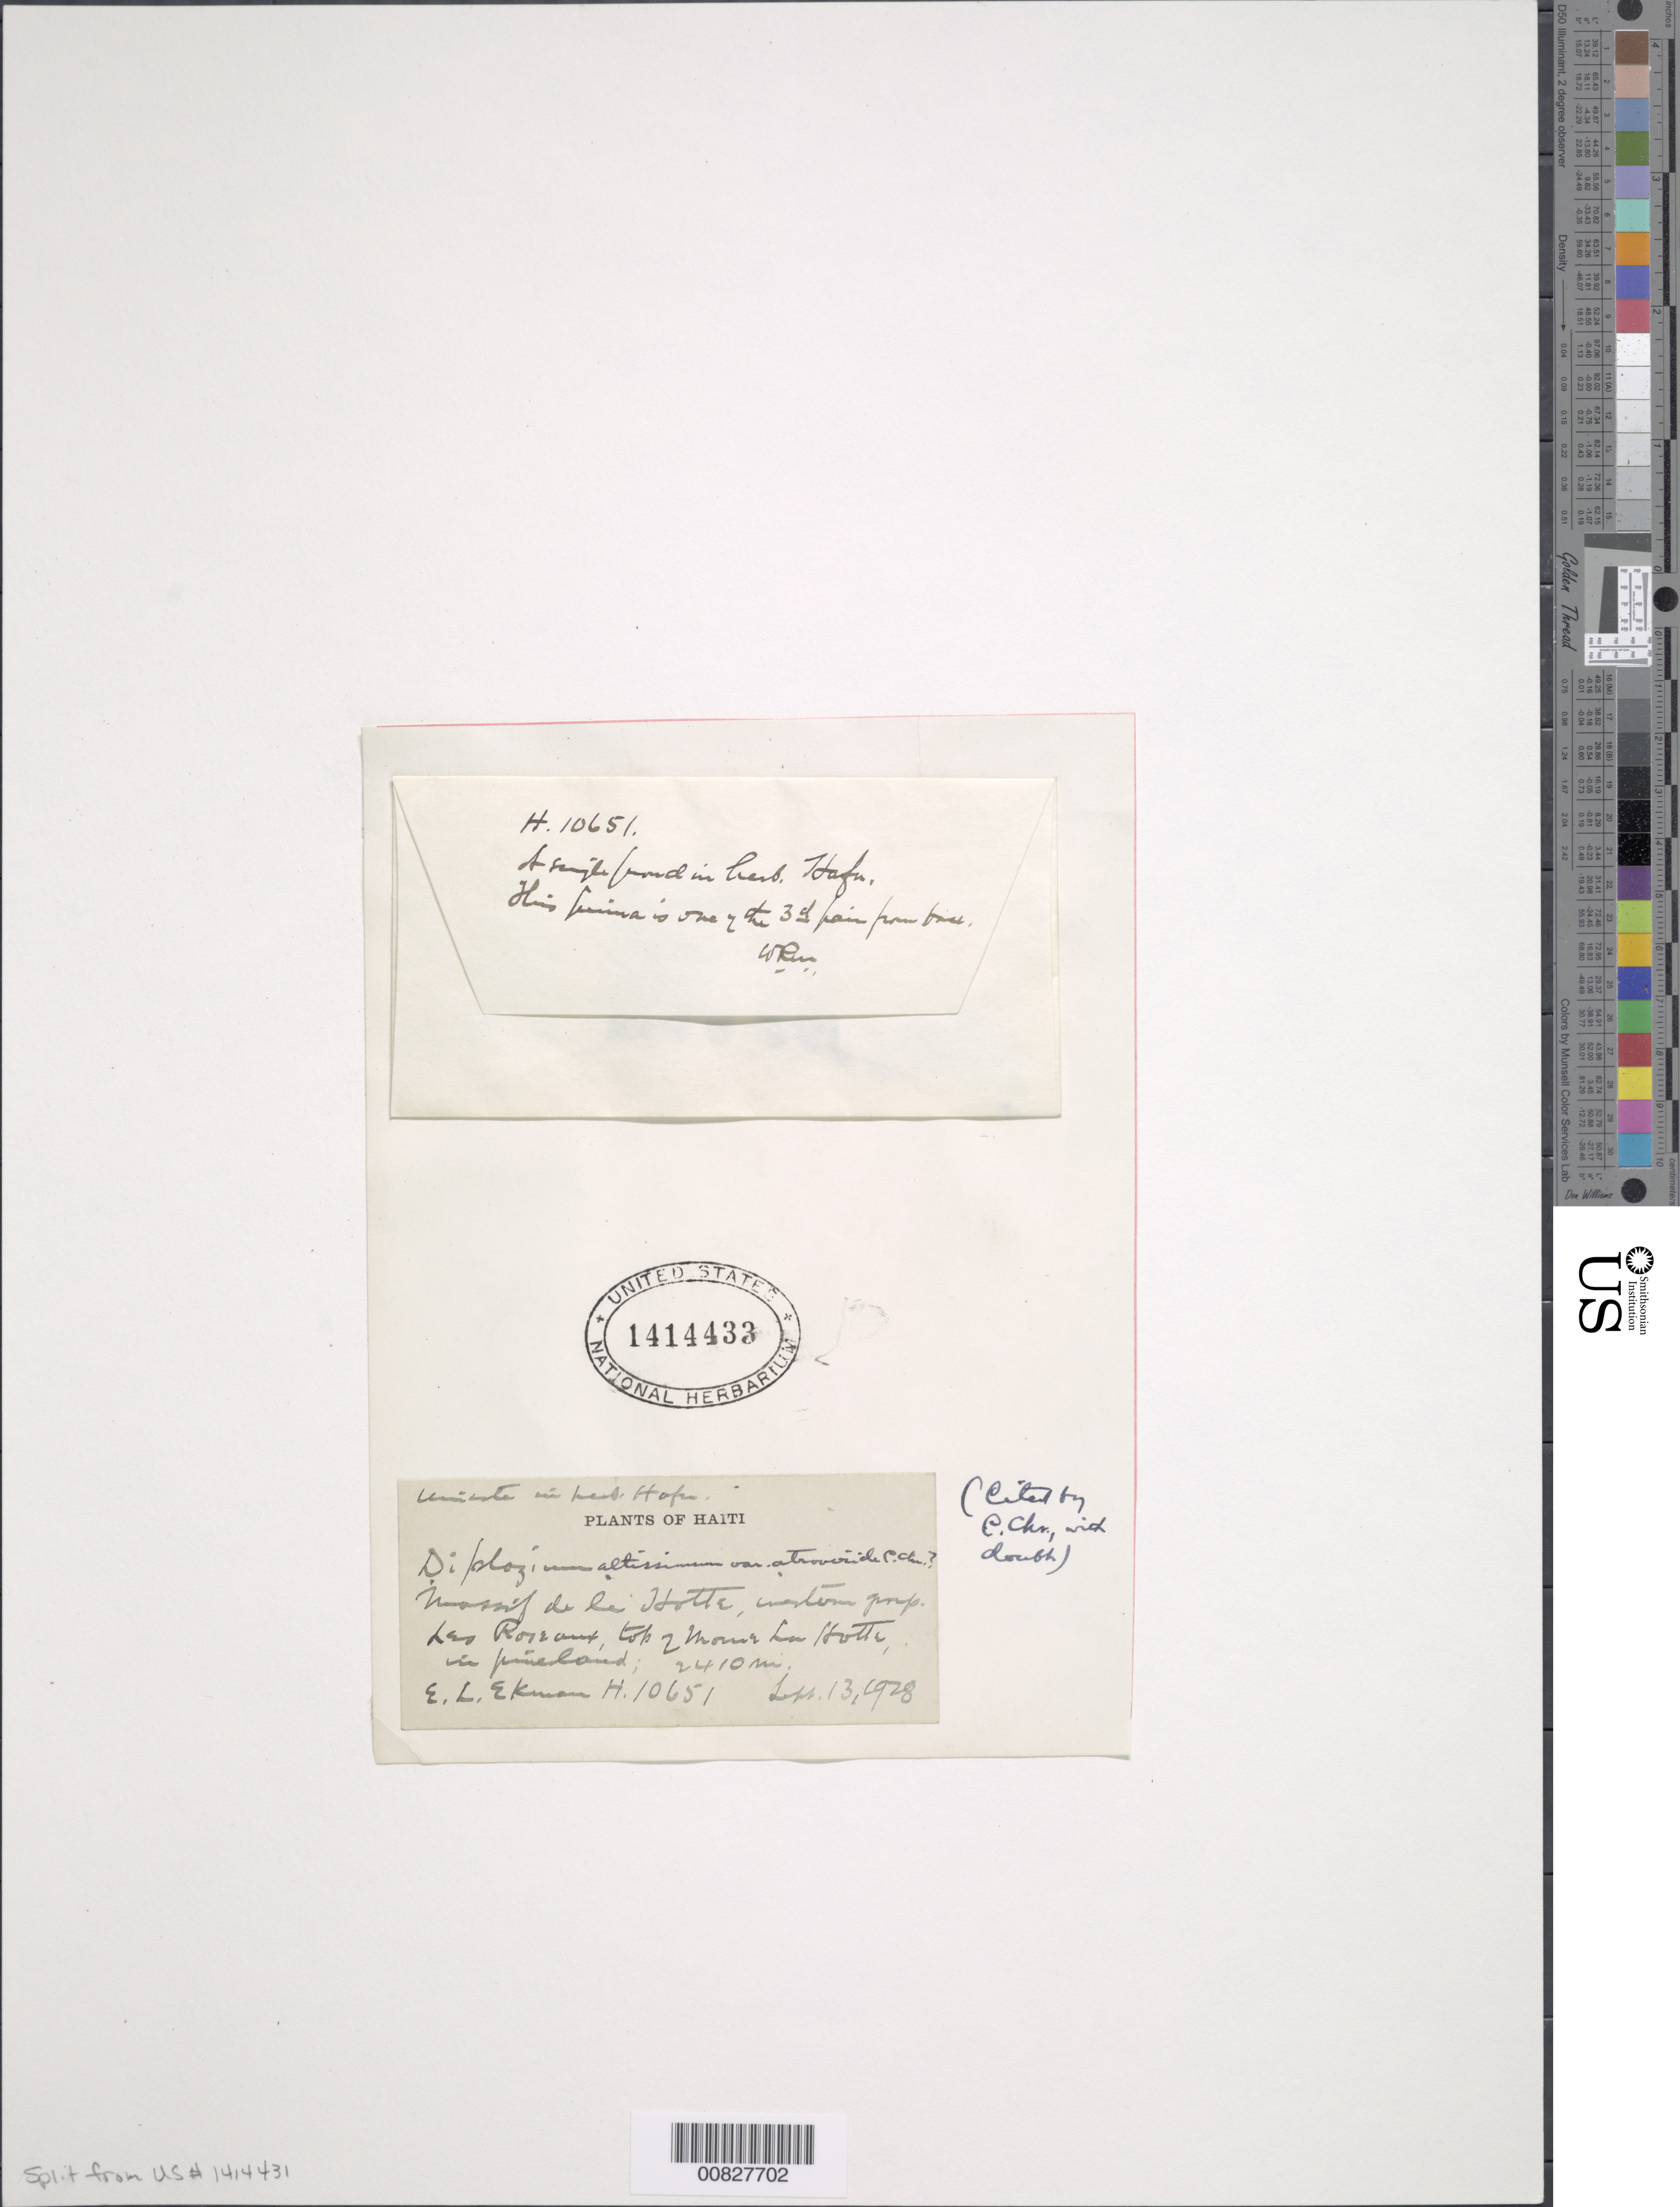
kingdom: Plantae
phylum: Tracheophyta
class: Polypodiopsida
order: Polypodiales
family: Athyriaceae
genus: Diplazium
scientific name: Diplazium altissimum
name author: (Jenman) C. Chr.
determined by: Christensen, C. F. A.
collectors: E. L. Ekman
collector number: H 10651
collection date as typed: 13 Sep 1928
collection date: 1928-09-13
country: Haiti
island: Hispaniola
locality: Massif de la Hotte, western group, Los roseaux, top of Morne La Hotte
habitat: Pineland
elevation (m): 2410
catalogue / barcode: US 1414433